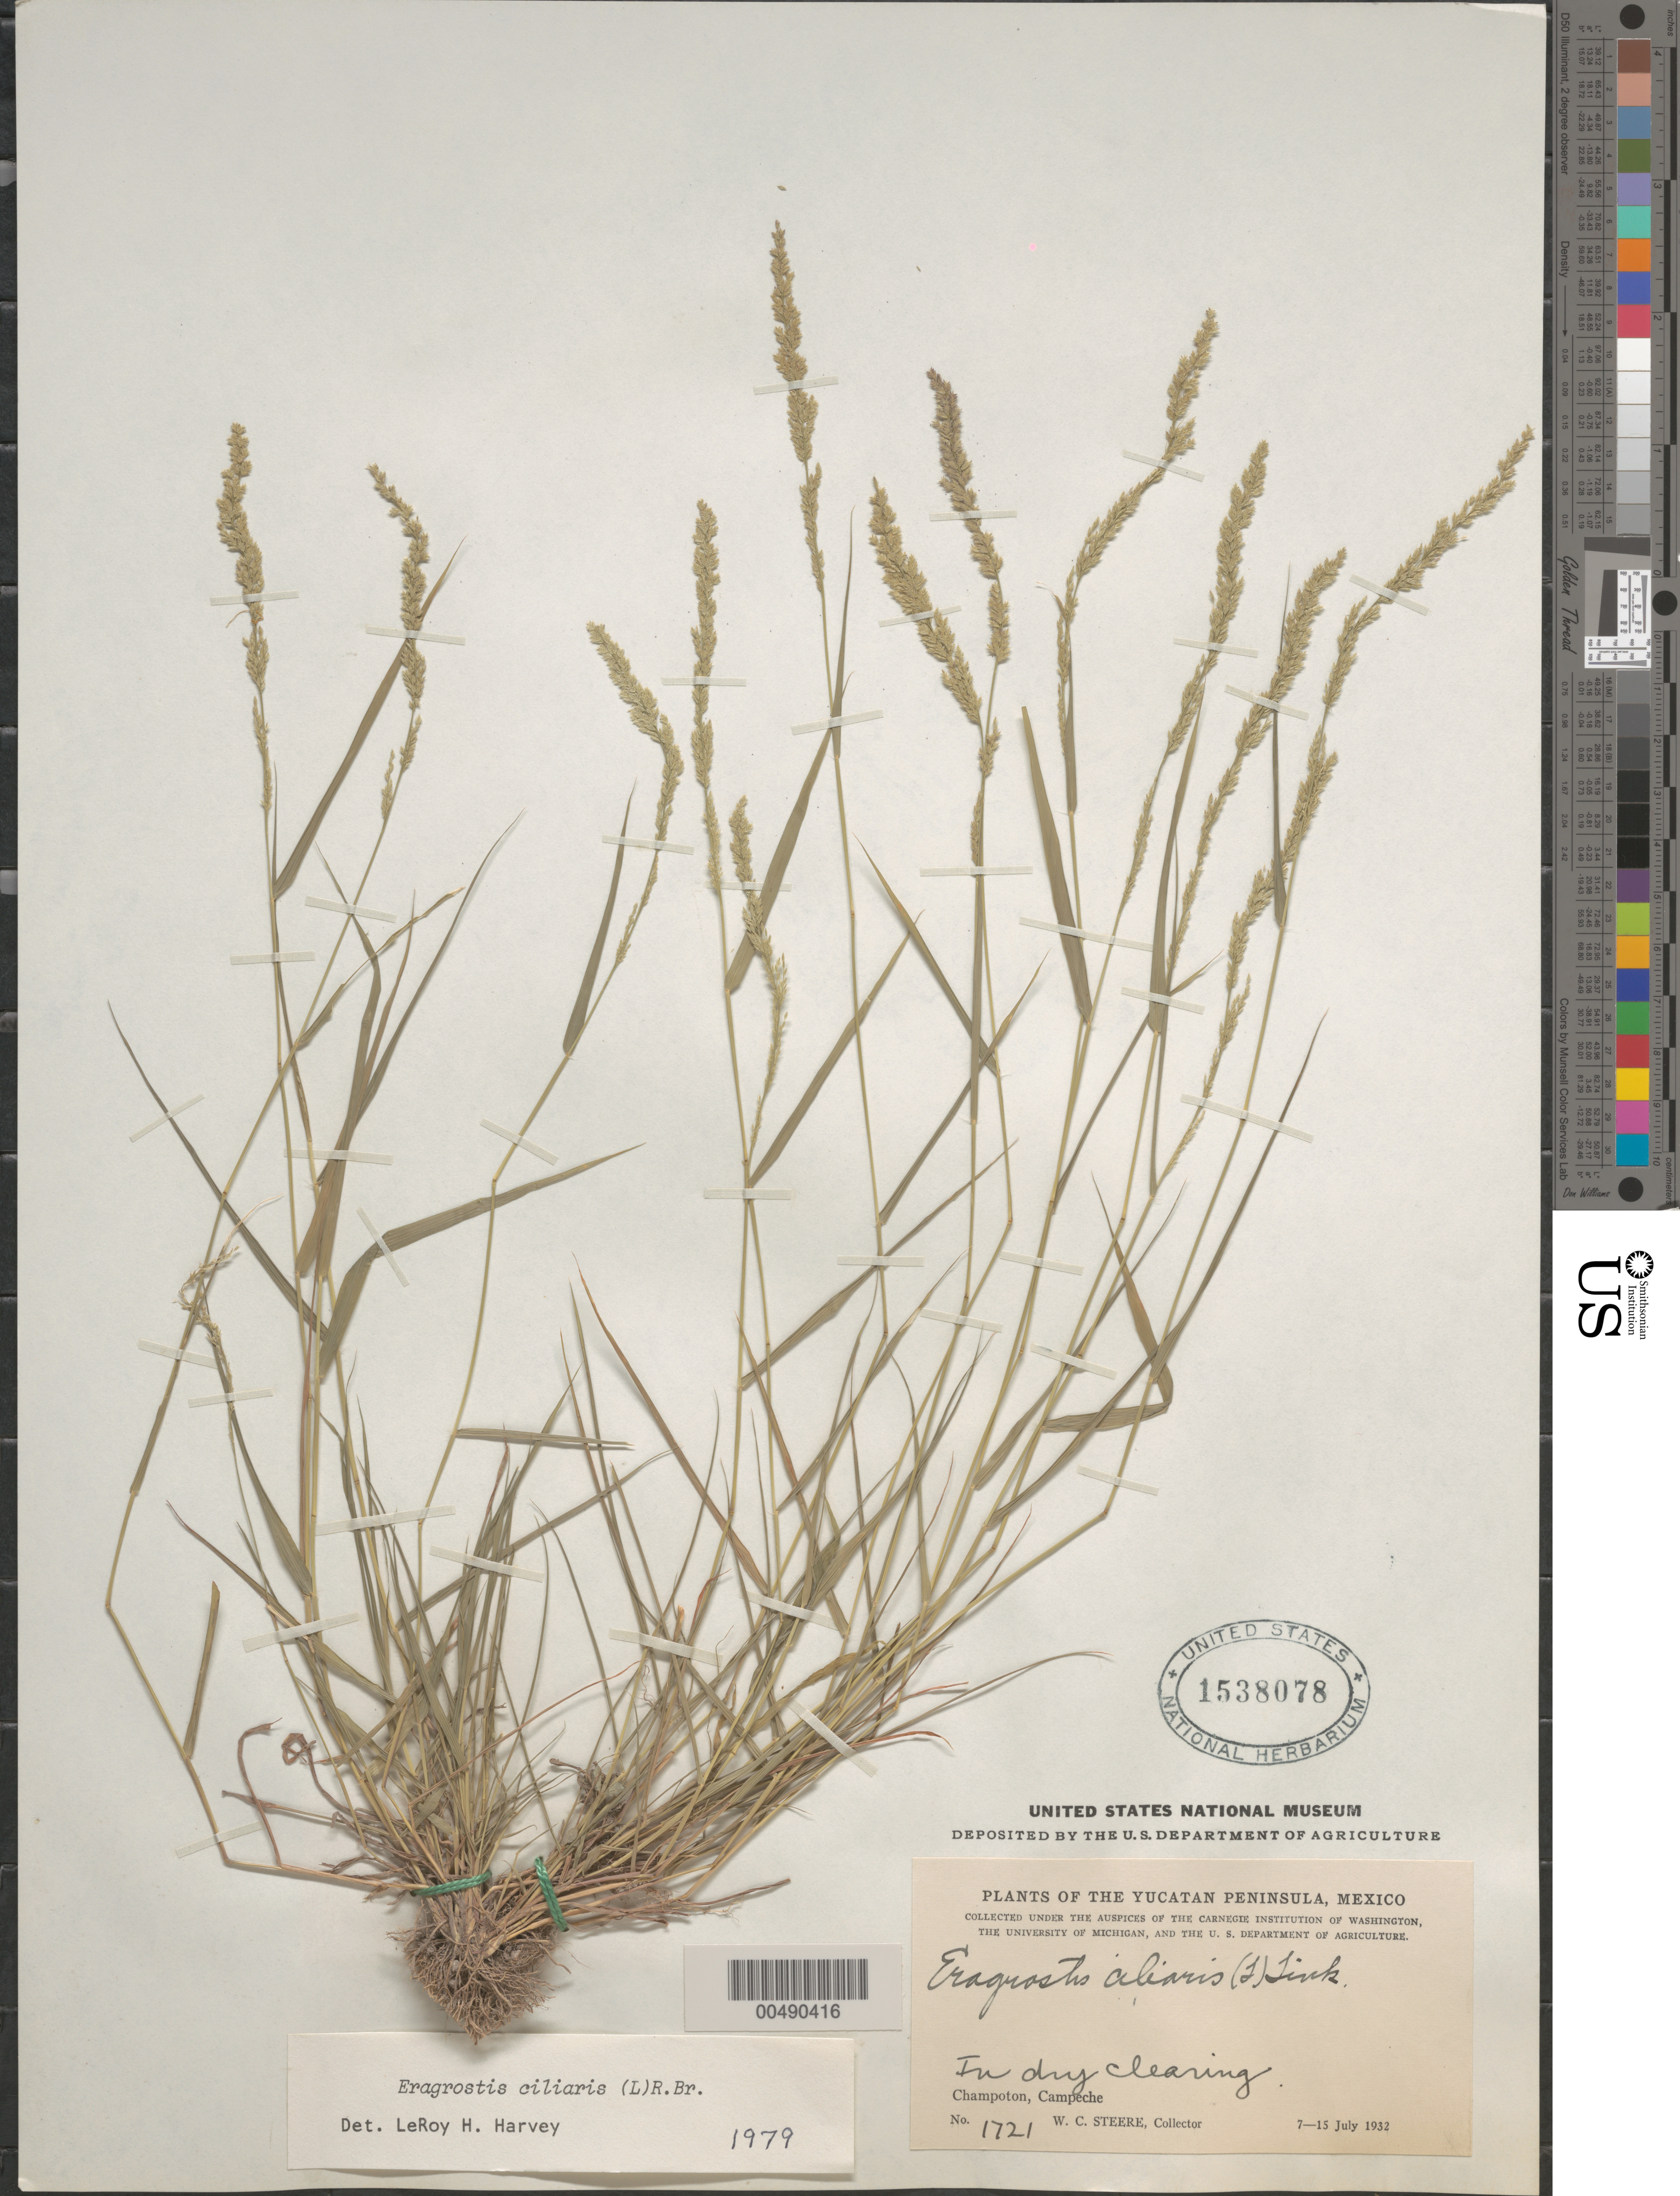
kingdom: Plantae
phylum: Tracheophyta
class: Liliopsida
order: Poales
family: Poaceae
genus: Eragrostis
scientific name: Eragrostis ciliaris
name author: (L.) R. Br.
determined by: Harvey, L. H.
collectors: W. C. Steere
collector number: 1721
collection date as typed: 7 Jul 1932 to 15 Jul 1932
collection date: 1932-07-07/1932-07-15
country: Mexico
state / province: Chiapas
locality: Champoton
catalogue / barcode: US 1538078